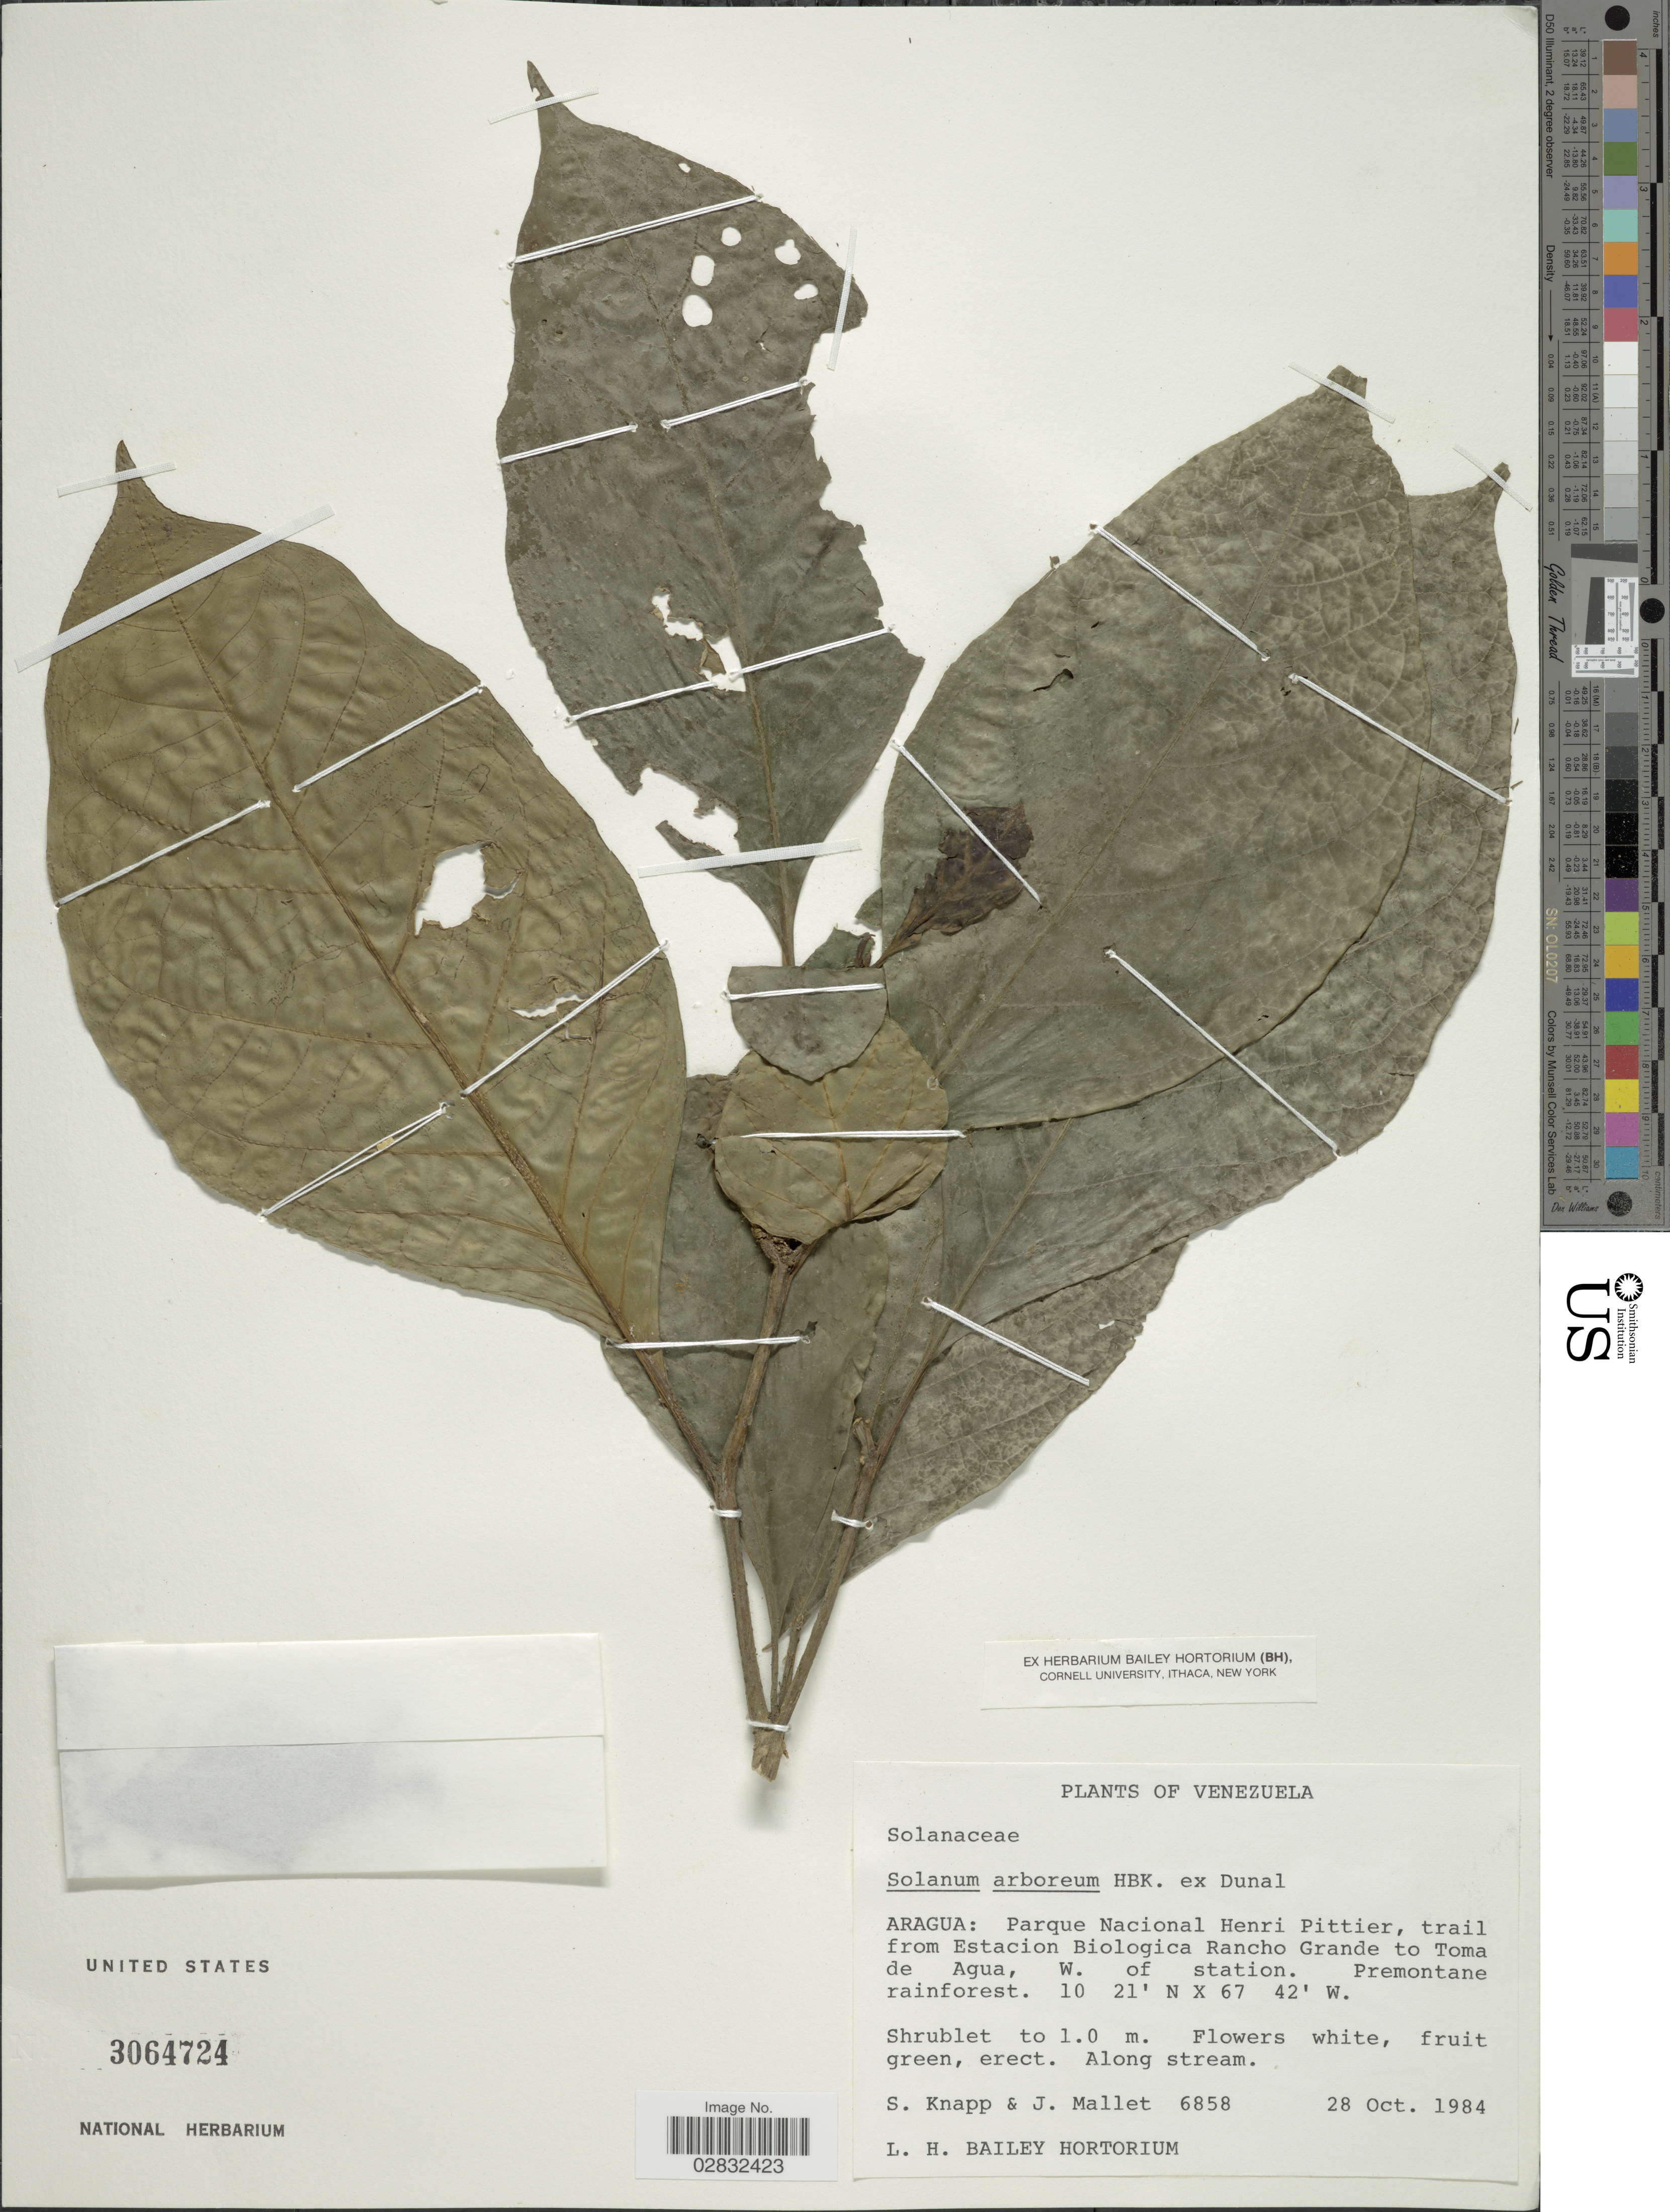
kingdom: Plantae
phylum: Tracheophyta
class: Magnoliopsida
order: Solanales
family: Solanaceae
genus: Solanum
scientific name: Solanum arboreum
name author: Dunal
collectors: S. Knapp & J. Mallet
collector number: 6858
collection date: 1984-10-28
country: Venezuela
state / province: Aragua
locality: Aragua: Parque Nacional Henri Pittier, trail from Estacion Biological Rancho Grande to Toma de Agua, W. of station.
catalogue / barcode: US 3064724